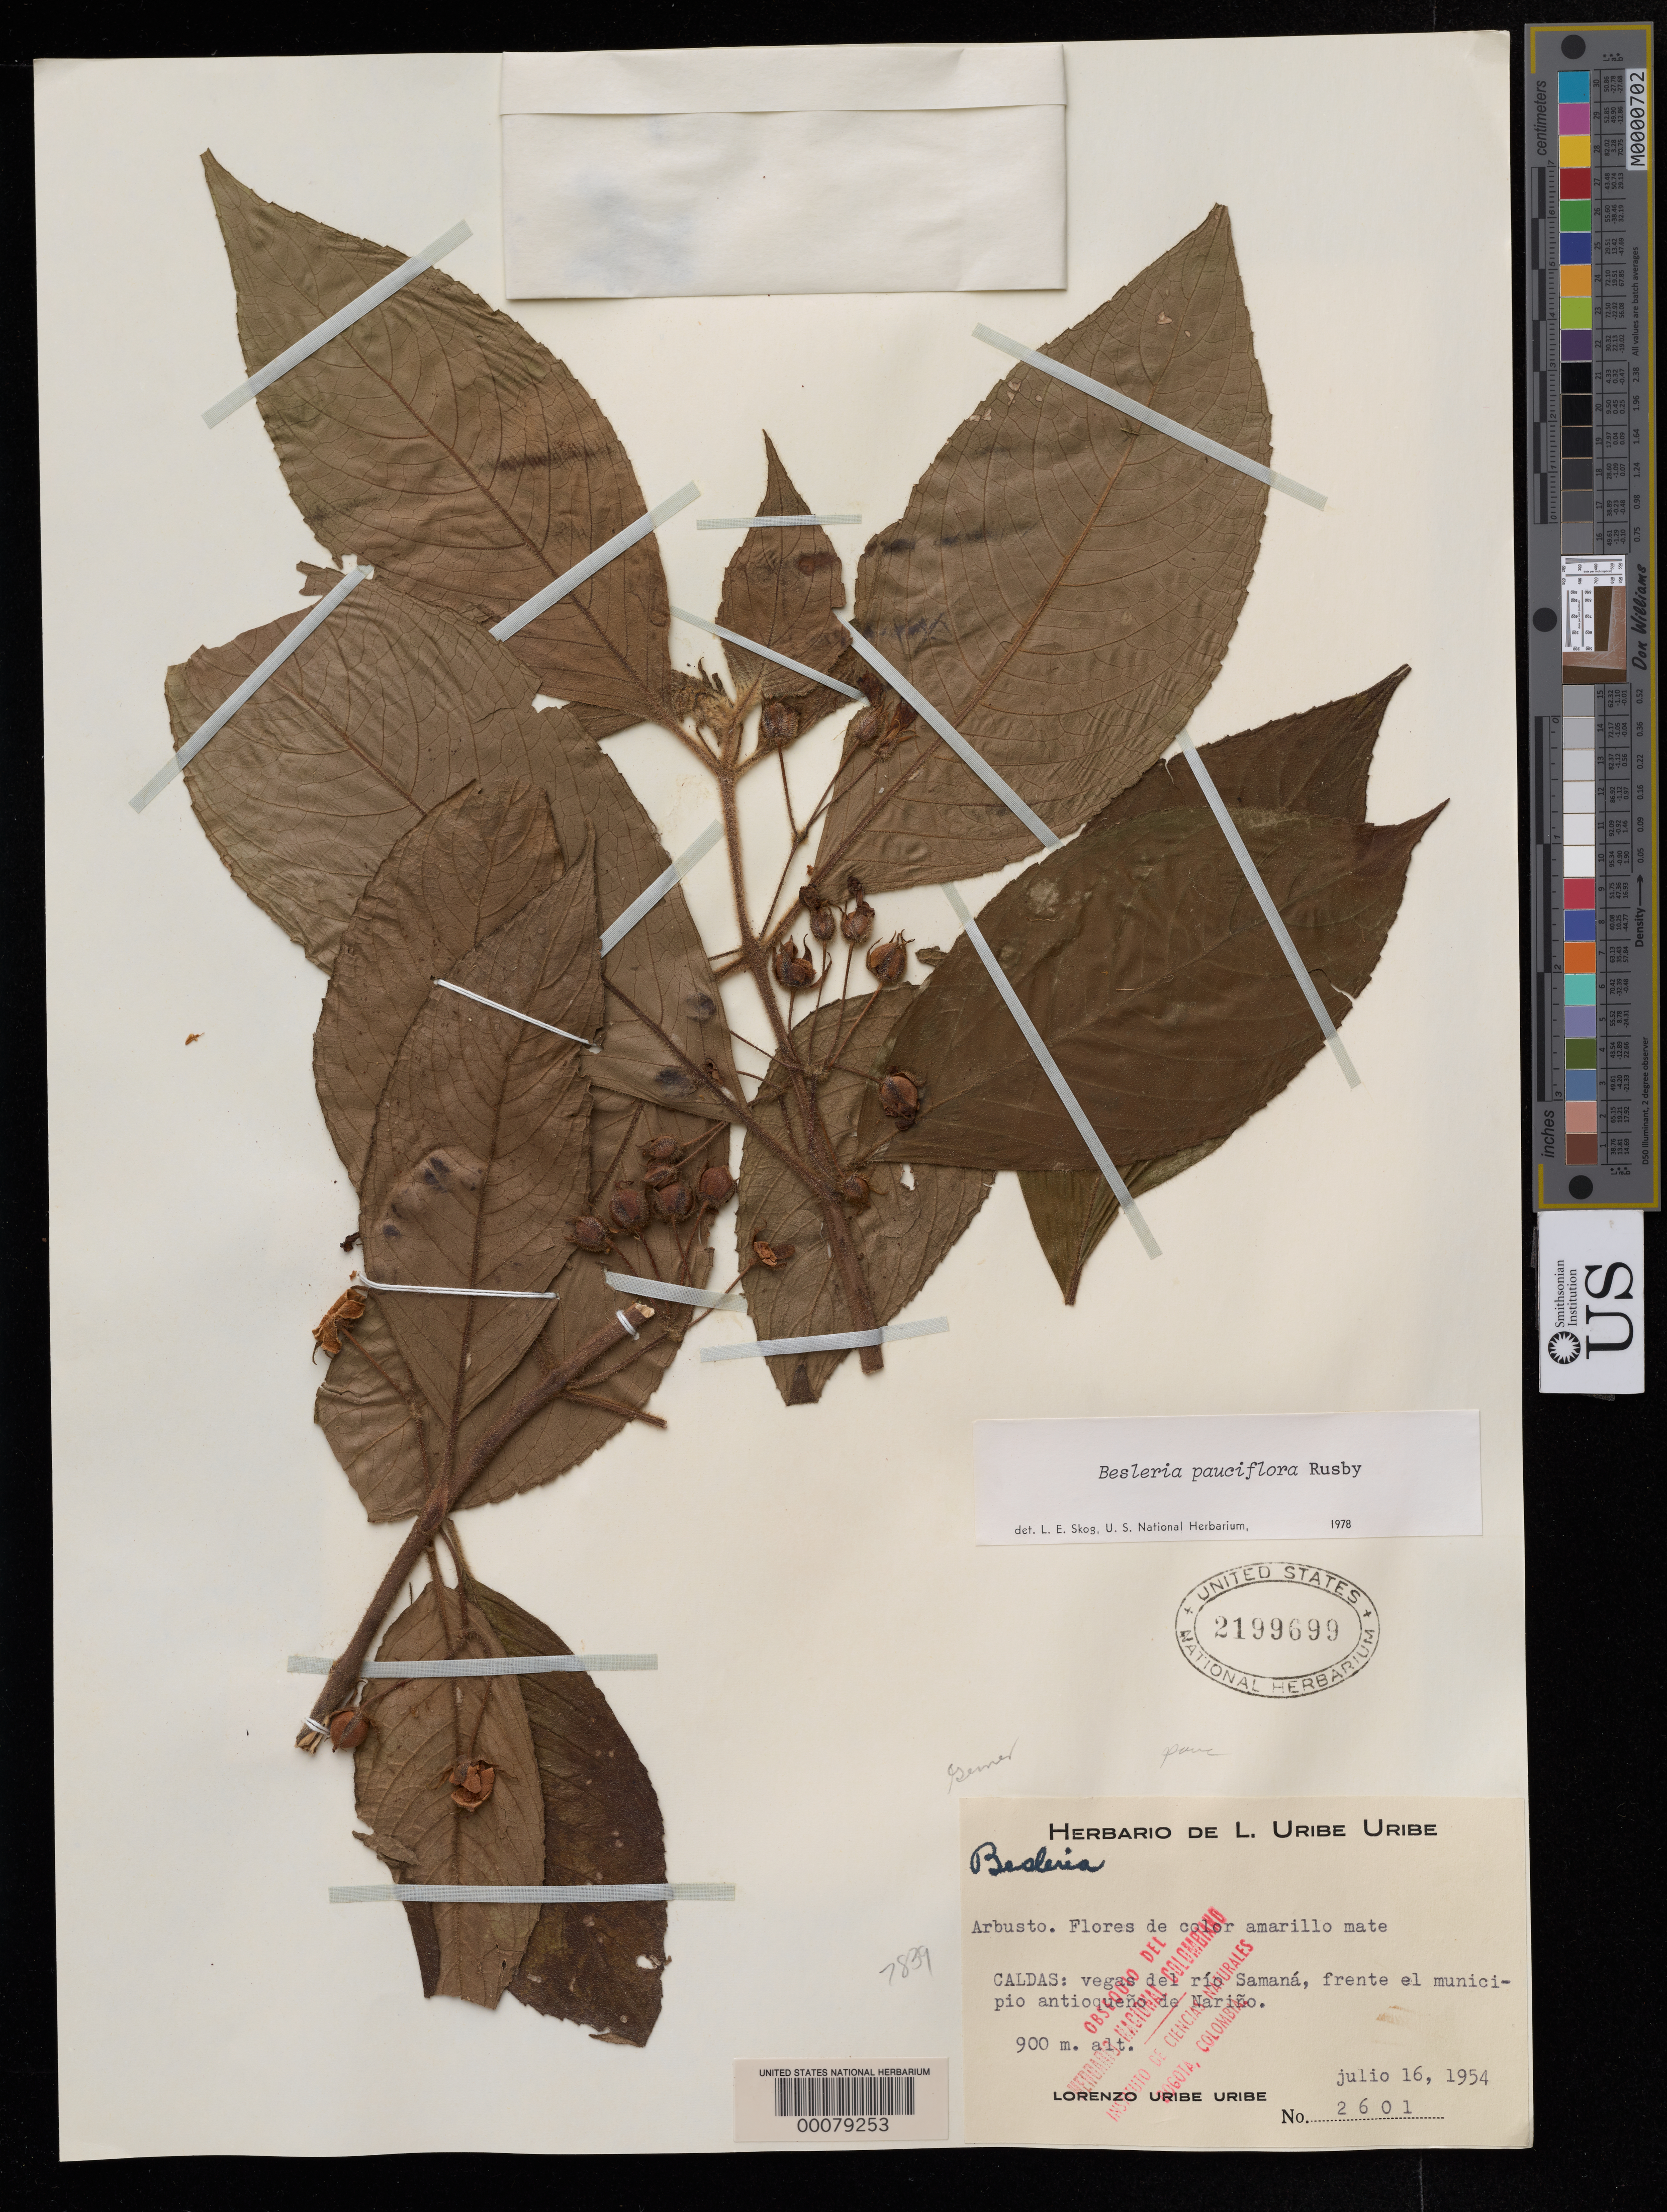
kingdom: Plantae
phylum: Tracheophyta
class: Magnoliopsida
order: Lamiales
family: Gesneriaceae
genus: Besleria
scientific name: Besleria pauciflora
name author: Rusby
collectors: L. Uribe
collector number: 2601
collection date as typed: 16 Jun 1954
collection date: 1954-06-16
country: Colombia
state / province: Caldas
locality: Plains of Rio Samana, opposite Narino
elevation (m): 900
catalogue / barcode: US 2199699